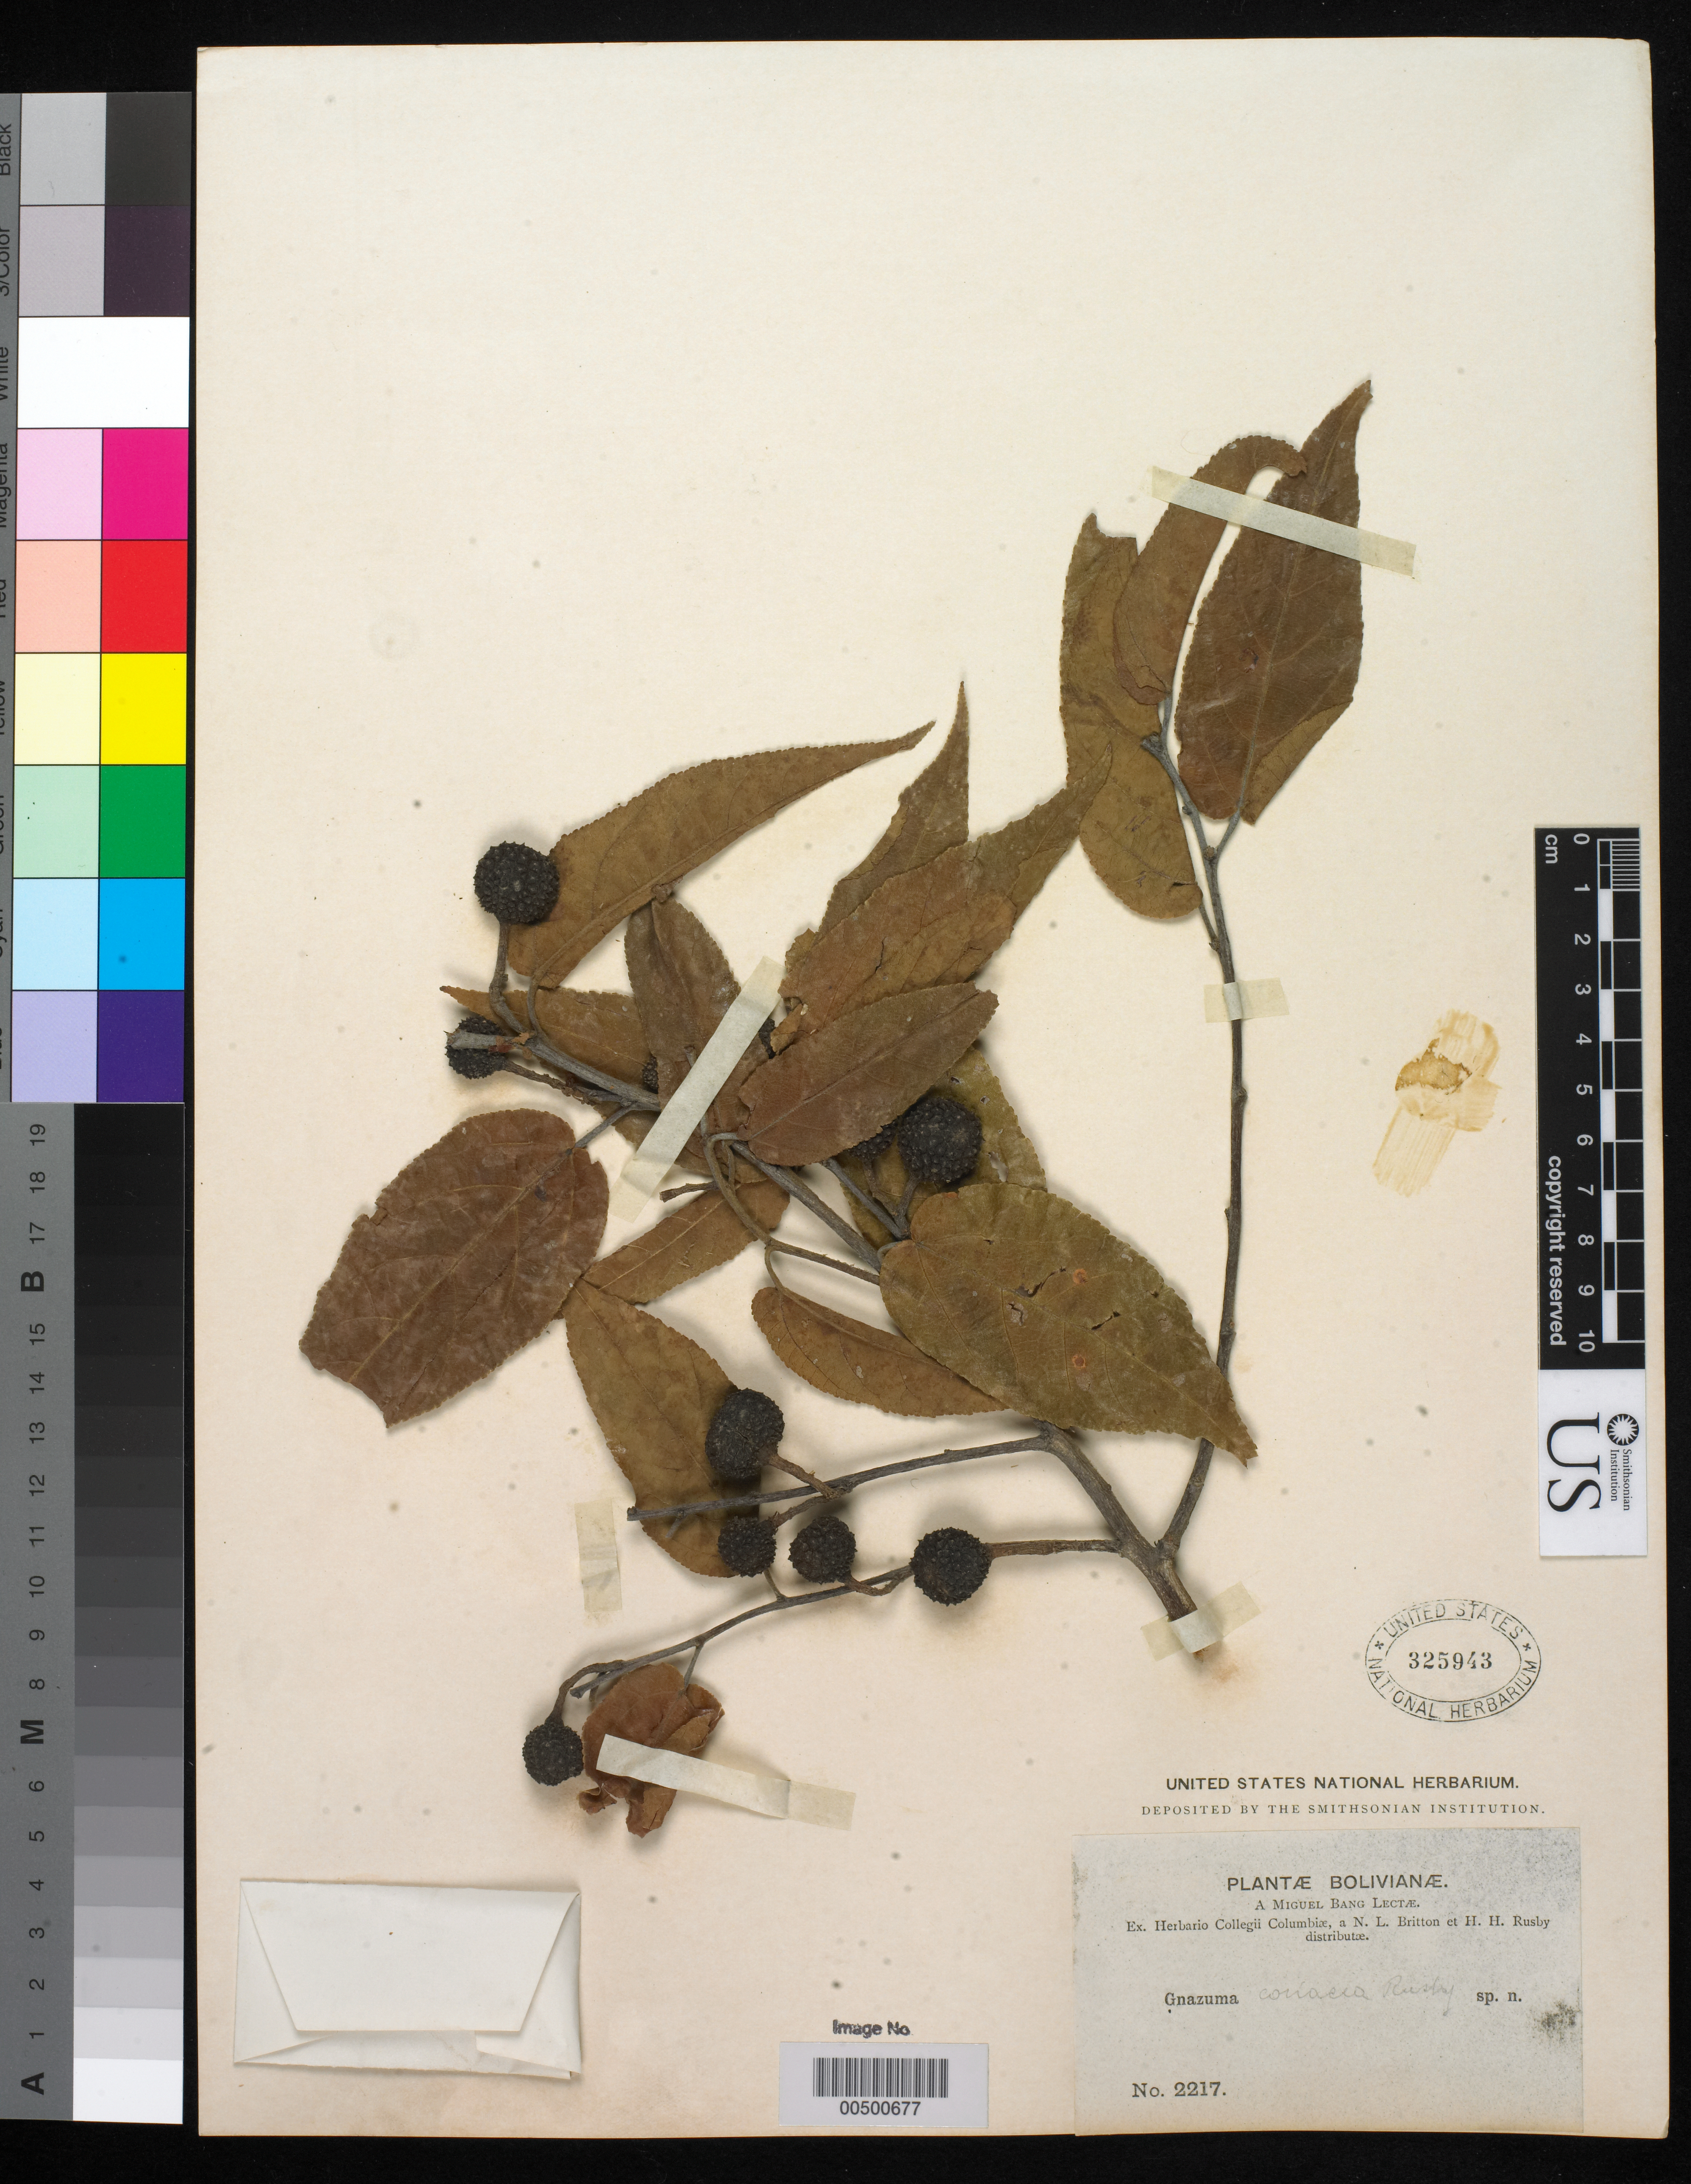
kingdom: Plantae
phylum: Tracheophyta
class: Magnoliopsida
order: Malvales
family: Malvaceae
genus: Guazuma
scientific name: Guazuma coriacea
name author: Rusby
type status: Isotype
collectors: M. Bang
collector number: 2217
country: Bolivia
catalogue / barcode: US 325943